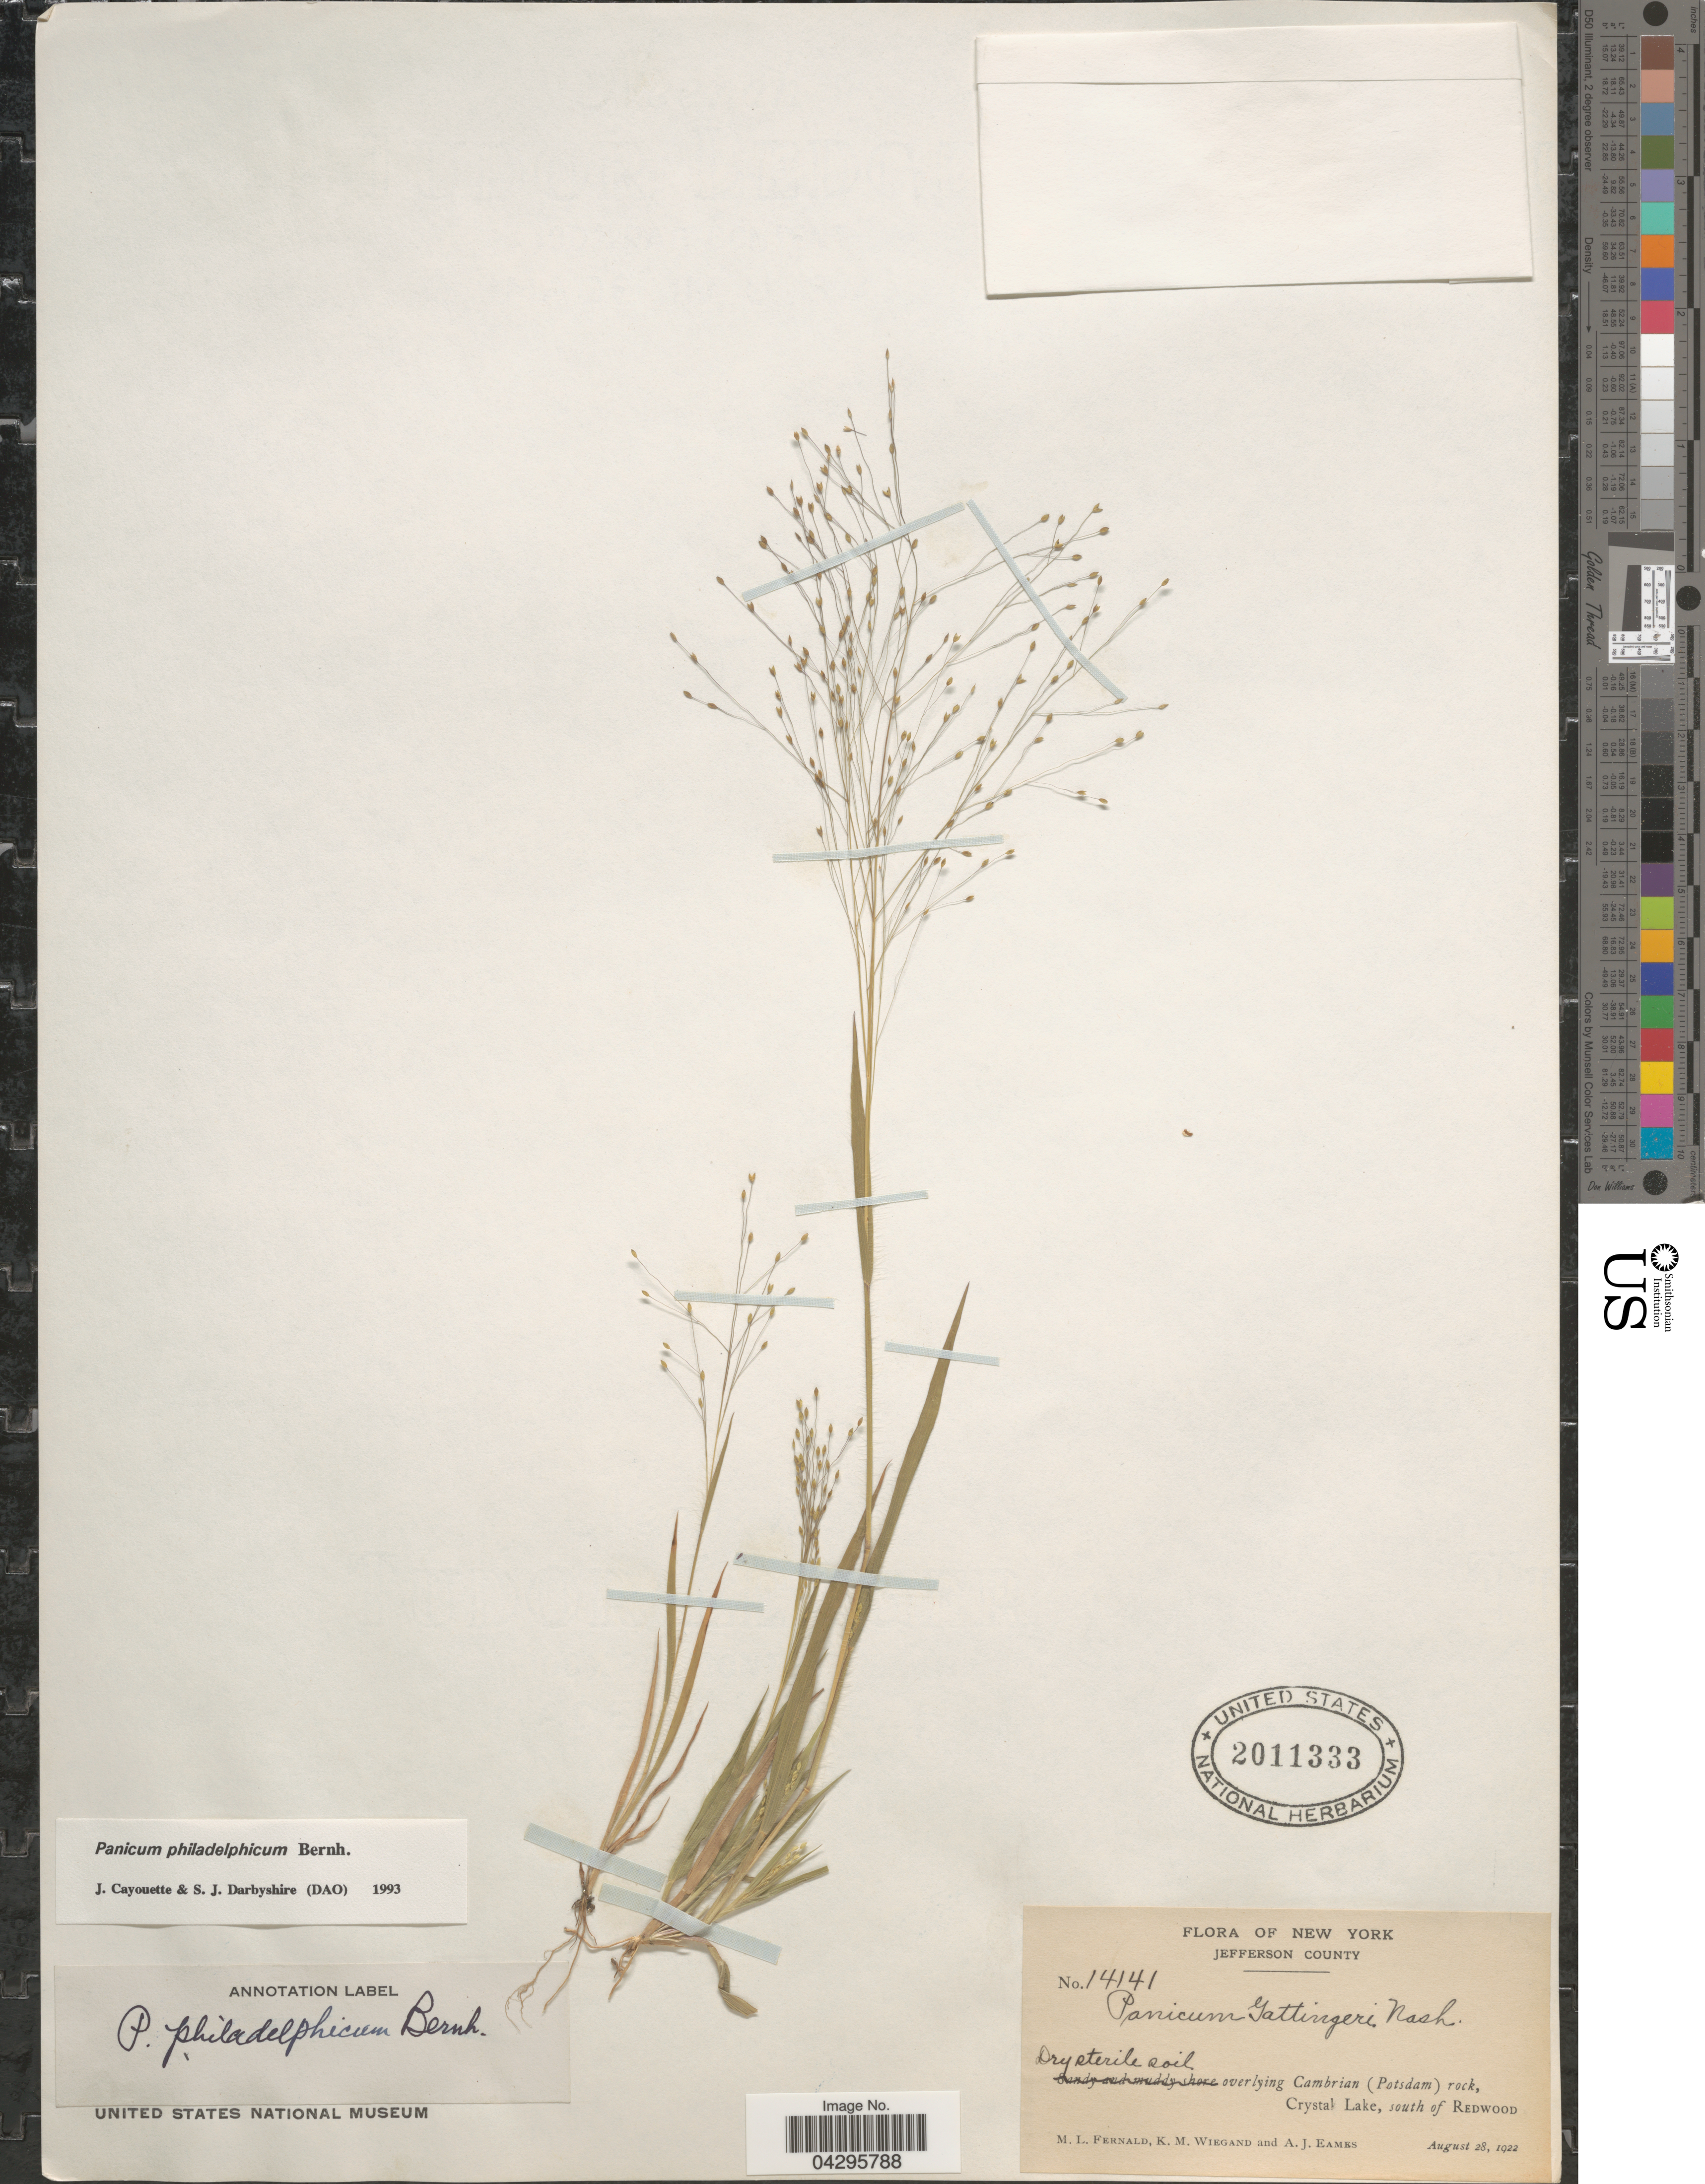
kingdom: Plantae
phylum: Tracheophyta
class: Liliopsida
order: Poales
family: Poaceae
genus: Panicum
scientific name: Panicum philadelphicum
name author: Bernh. ex Trin.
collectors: M. L. Fernald, K. M. Wiegand & A. J. Eames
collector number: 14141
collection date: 1922-08-28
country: United States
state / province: New York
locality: Jefferson County. Dry sterile soil overlying Cambrian (Potsdam) rock, Crystal Lake, south of Redwood.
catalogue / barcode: US 2011333